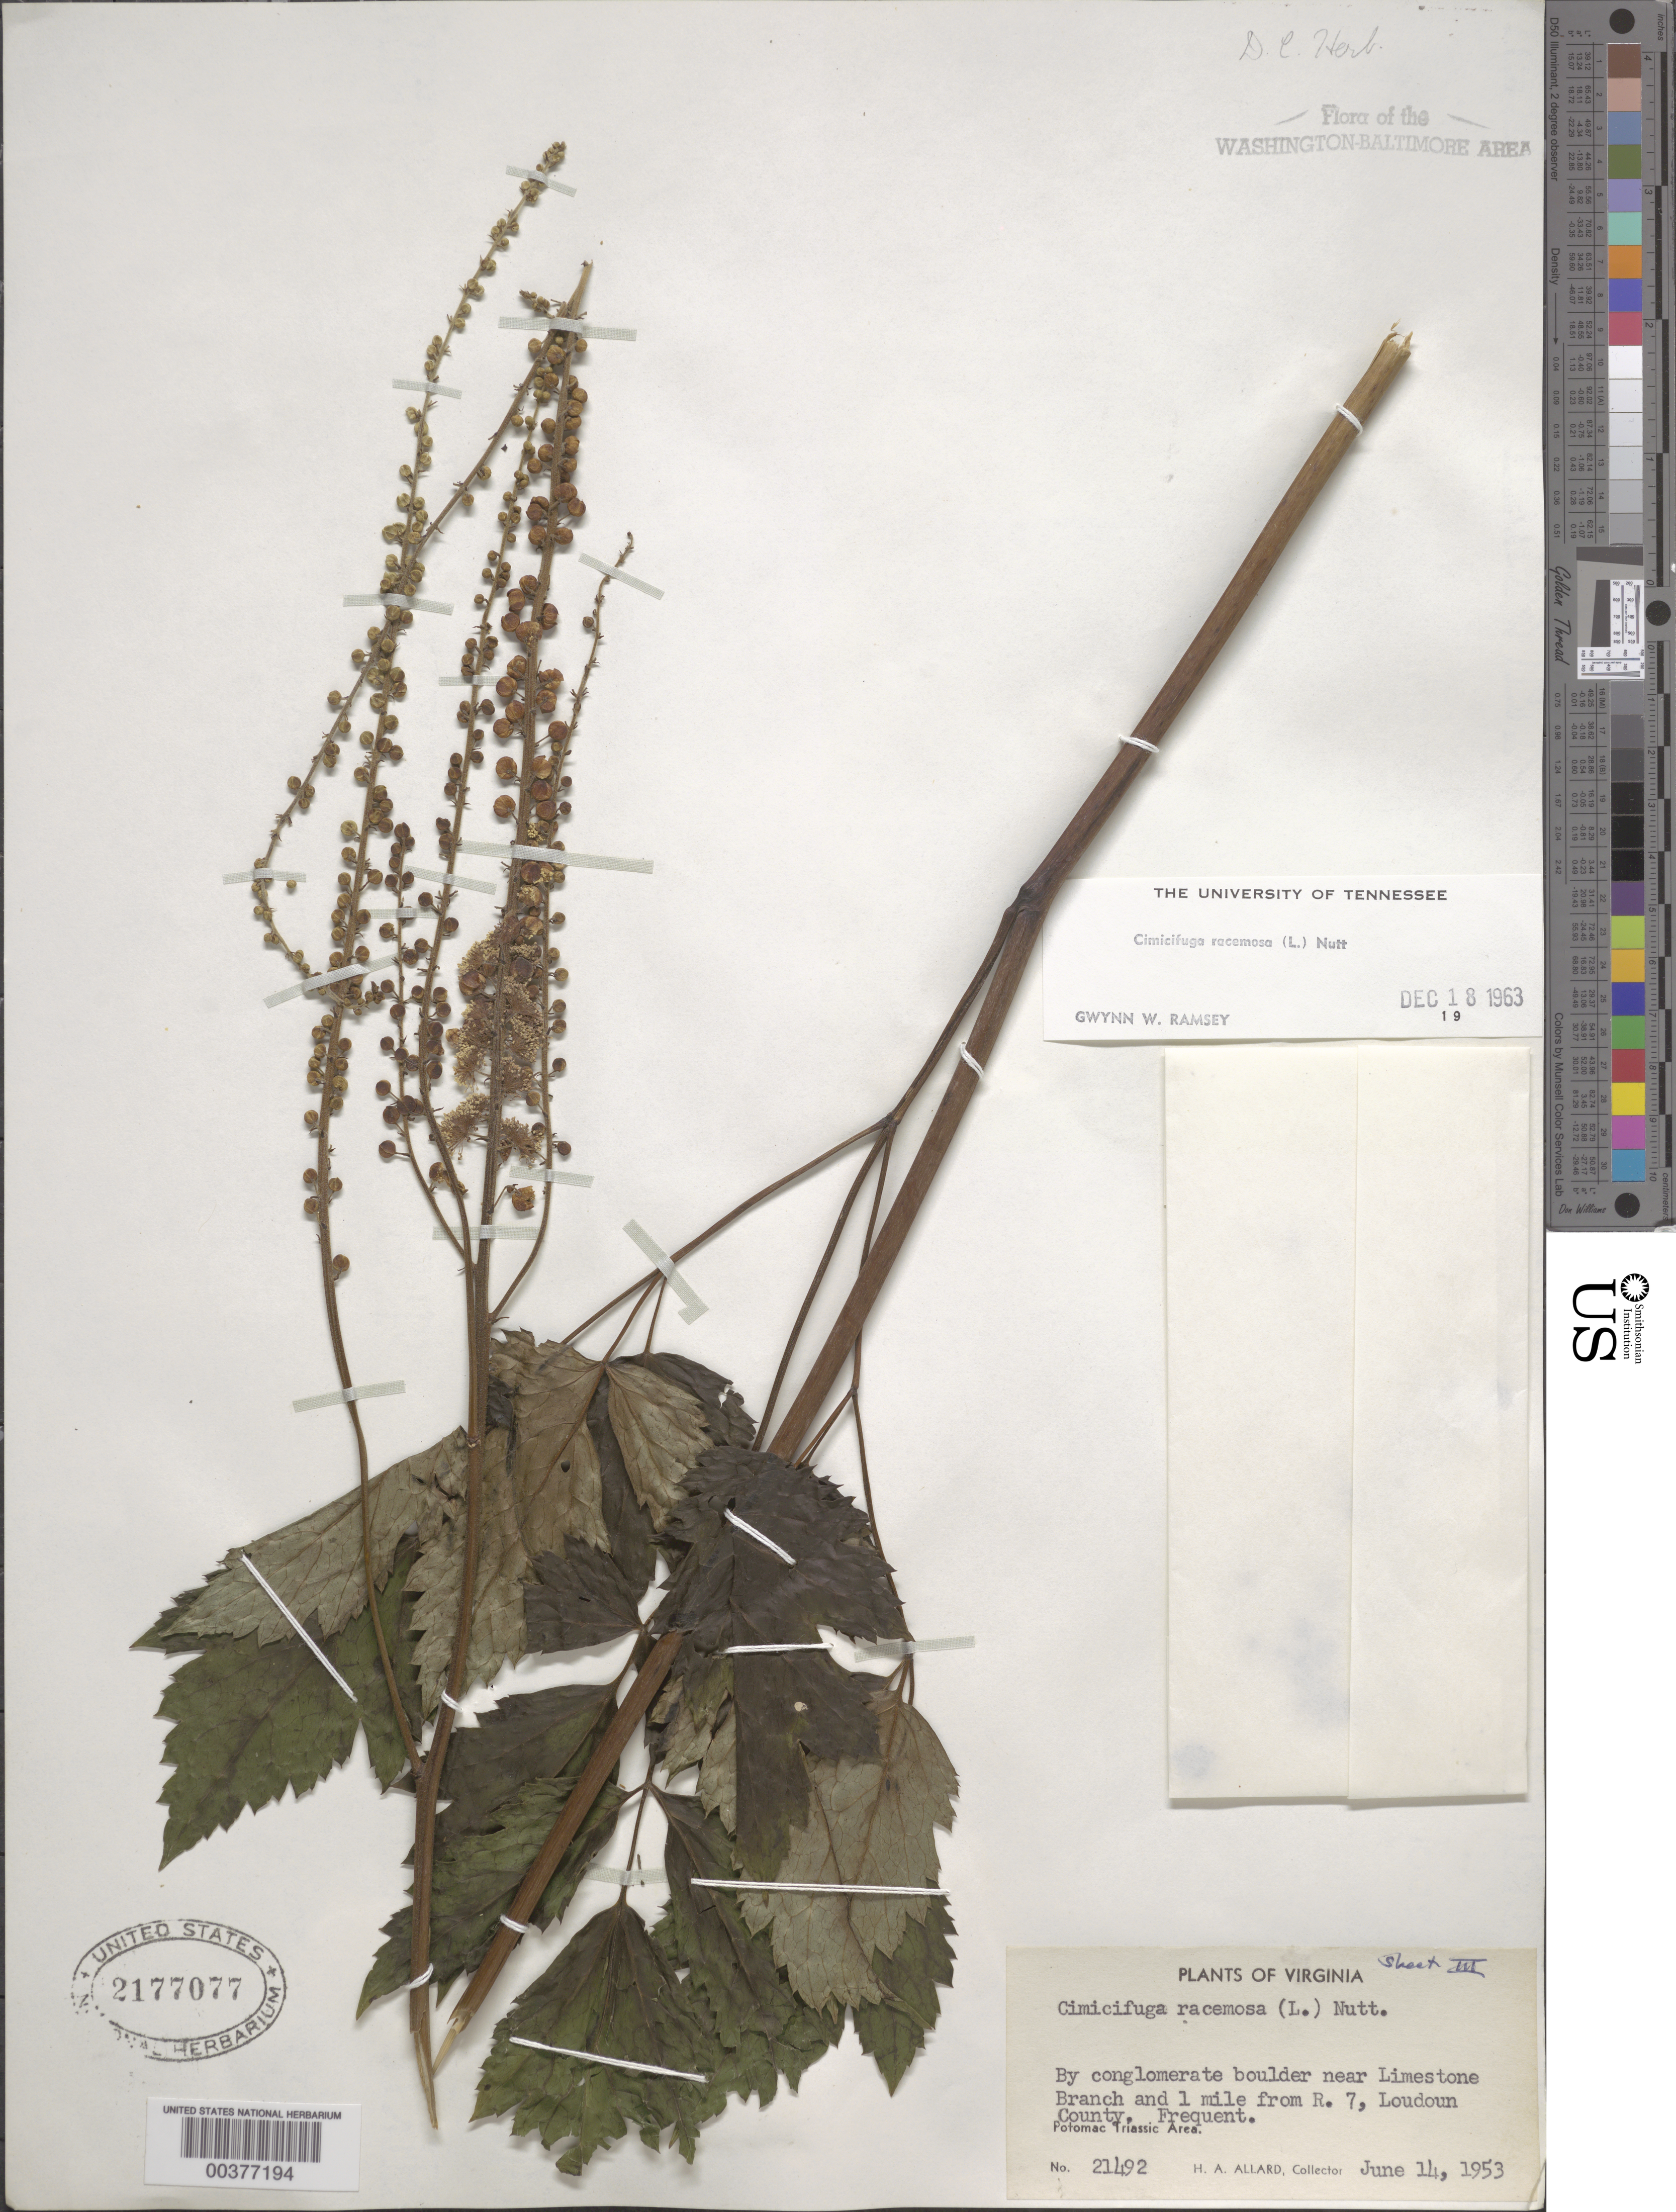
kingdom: Plantae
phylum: Tracheophyta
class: Magnoliopsida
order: Ranunculales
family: Ranunculaceae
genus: Actaea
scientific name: Actaea racemosa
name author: L.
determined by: Strong, M. T., (US), Smithsonian Institution - National Museum of Natural History (UNITED STATES)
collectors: H. A. Allard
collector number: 21492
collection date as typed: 14 Jun 1953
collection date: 1953-06-14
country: United States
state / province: Virginia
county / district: Loudoun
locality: Limestone Branch and Route 7 vicinity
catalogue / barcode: US 2177077